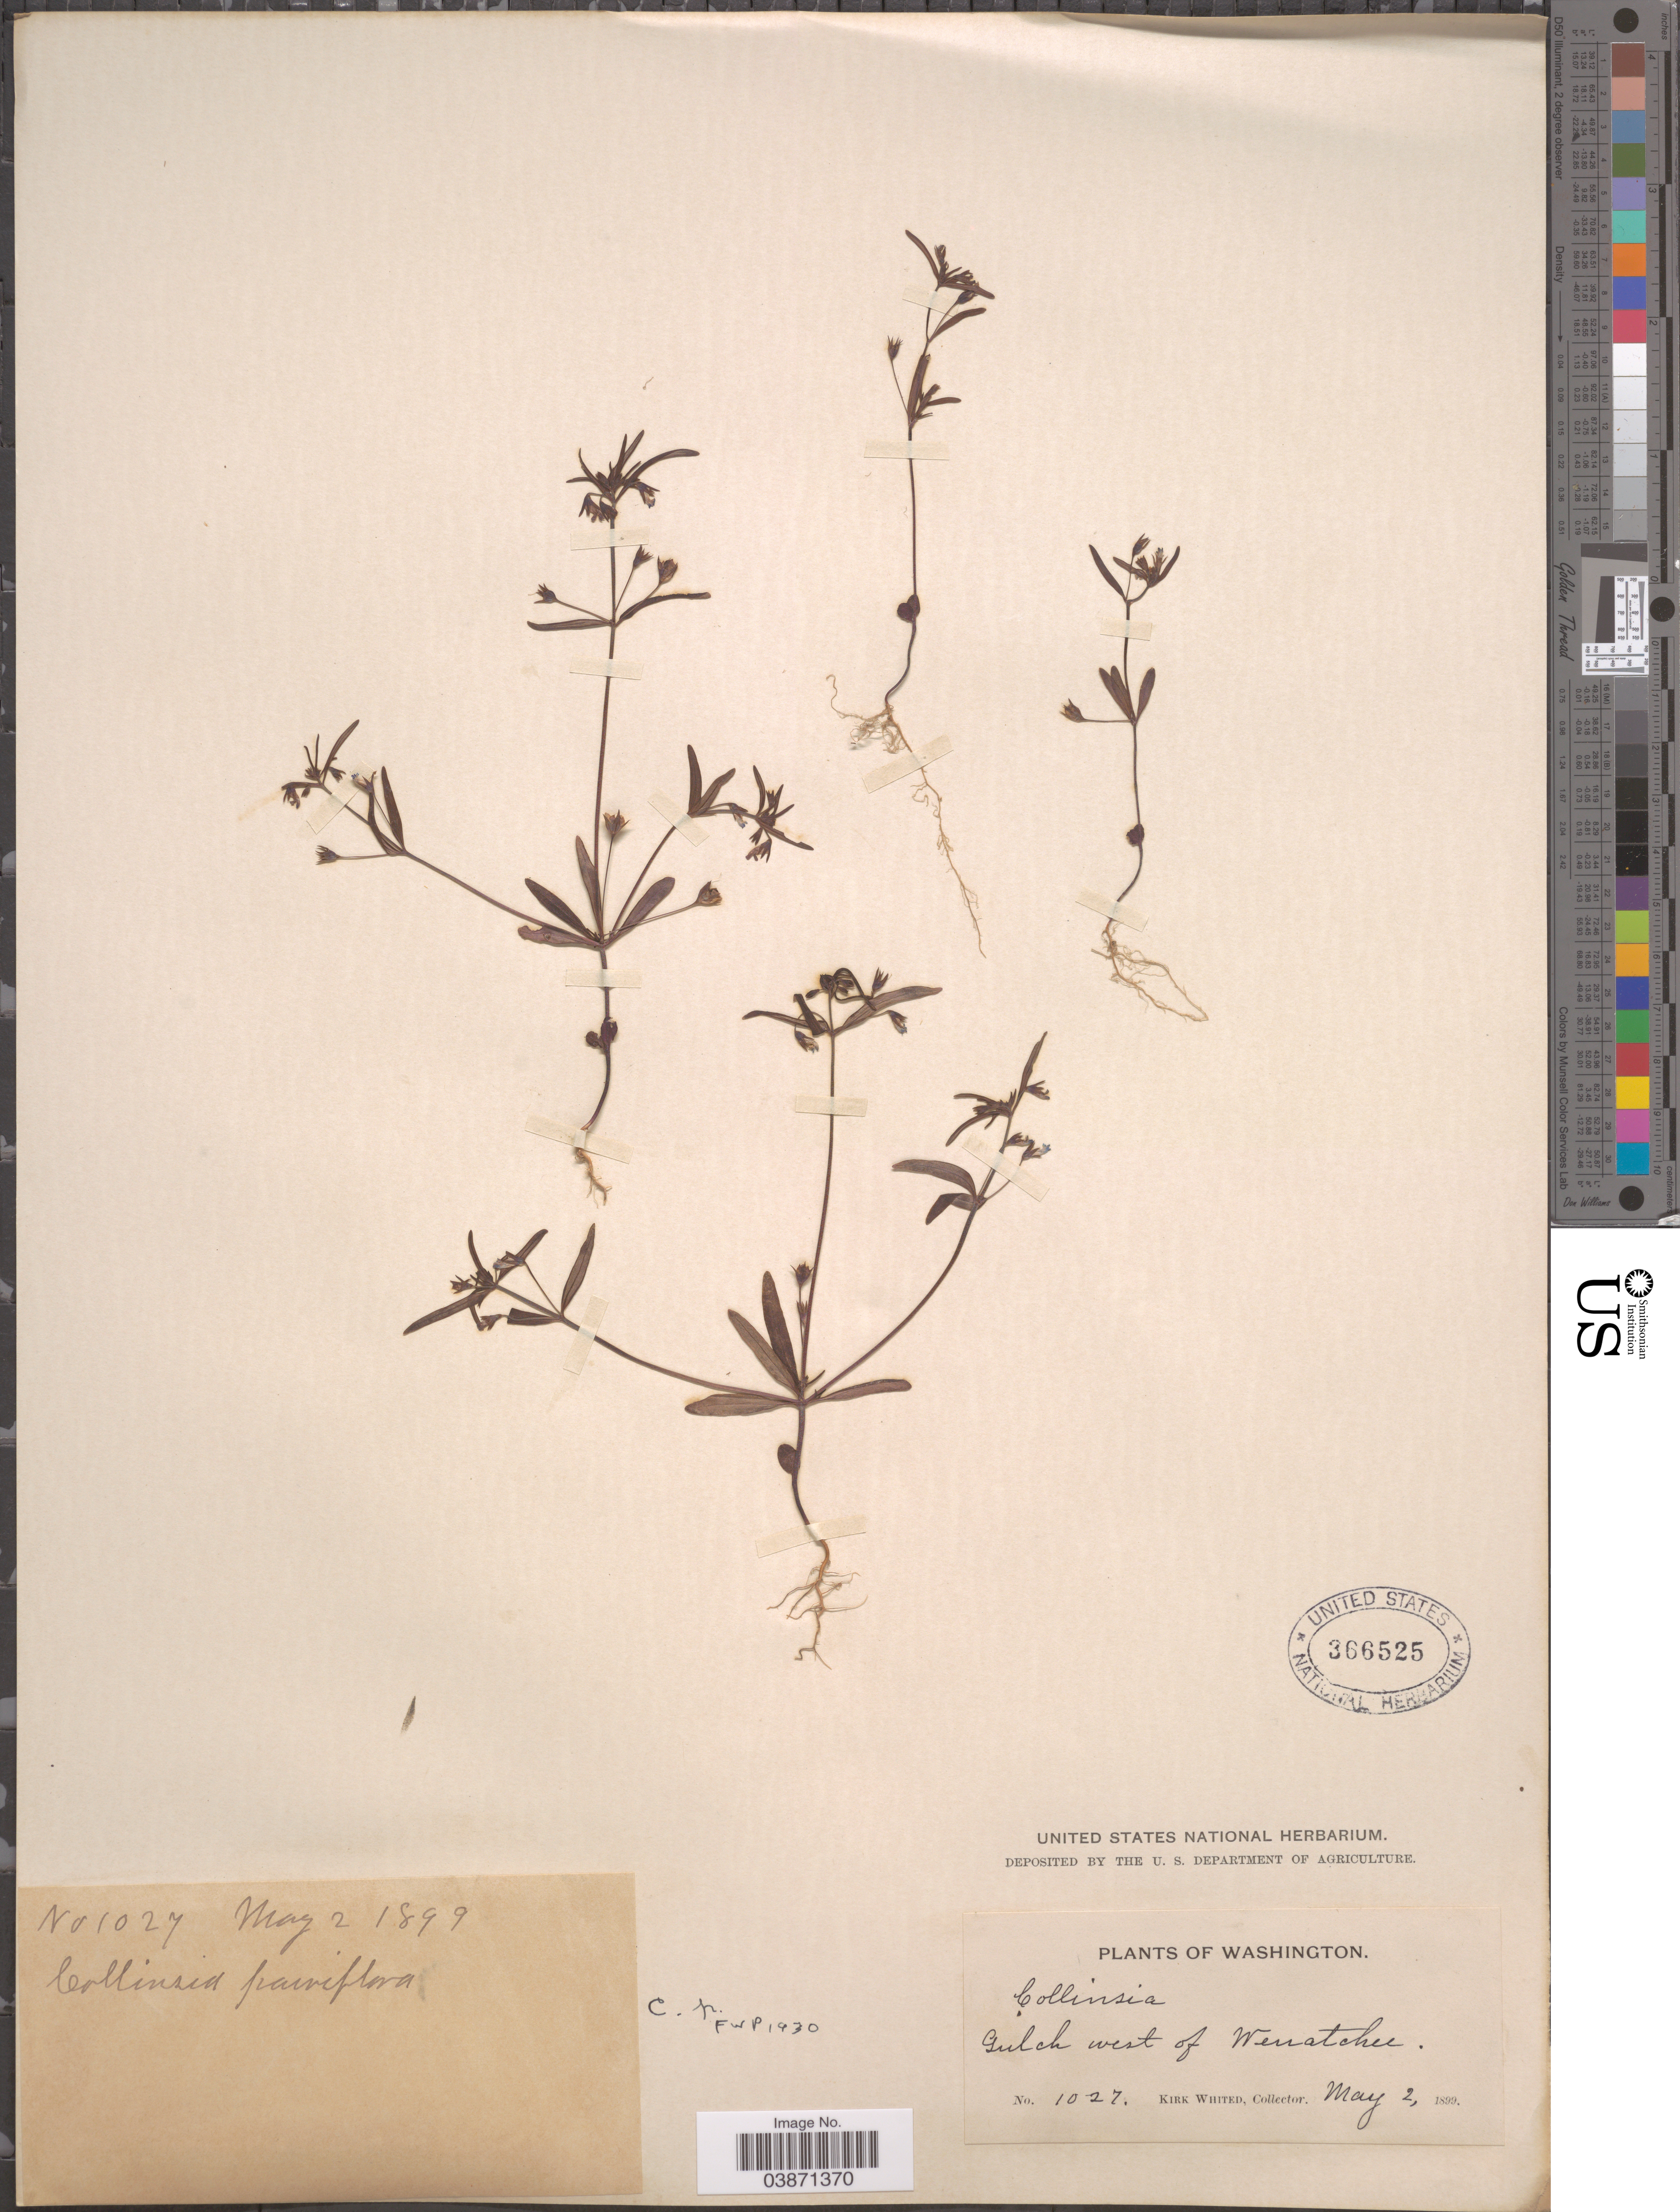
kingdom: Plantae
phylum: Tracheophyta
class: Magnoliopsida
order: Lamiales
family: Plantaginaceae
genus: Collinsia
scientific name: Collinsia parviflora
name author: Douglas ex Lindl.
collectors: K. Whited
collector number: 1027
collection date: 1899-05-02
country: United States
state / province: Washington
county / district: Chelan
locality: Gulch west of Wenatchee.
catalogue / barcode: US 366525